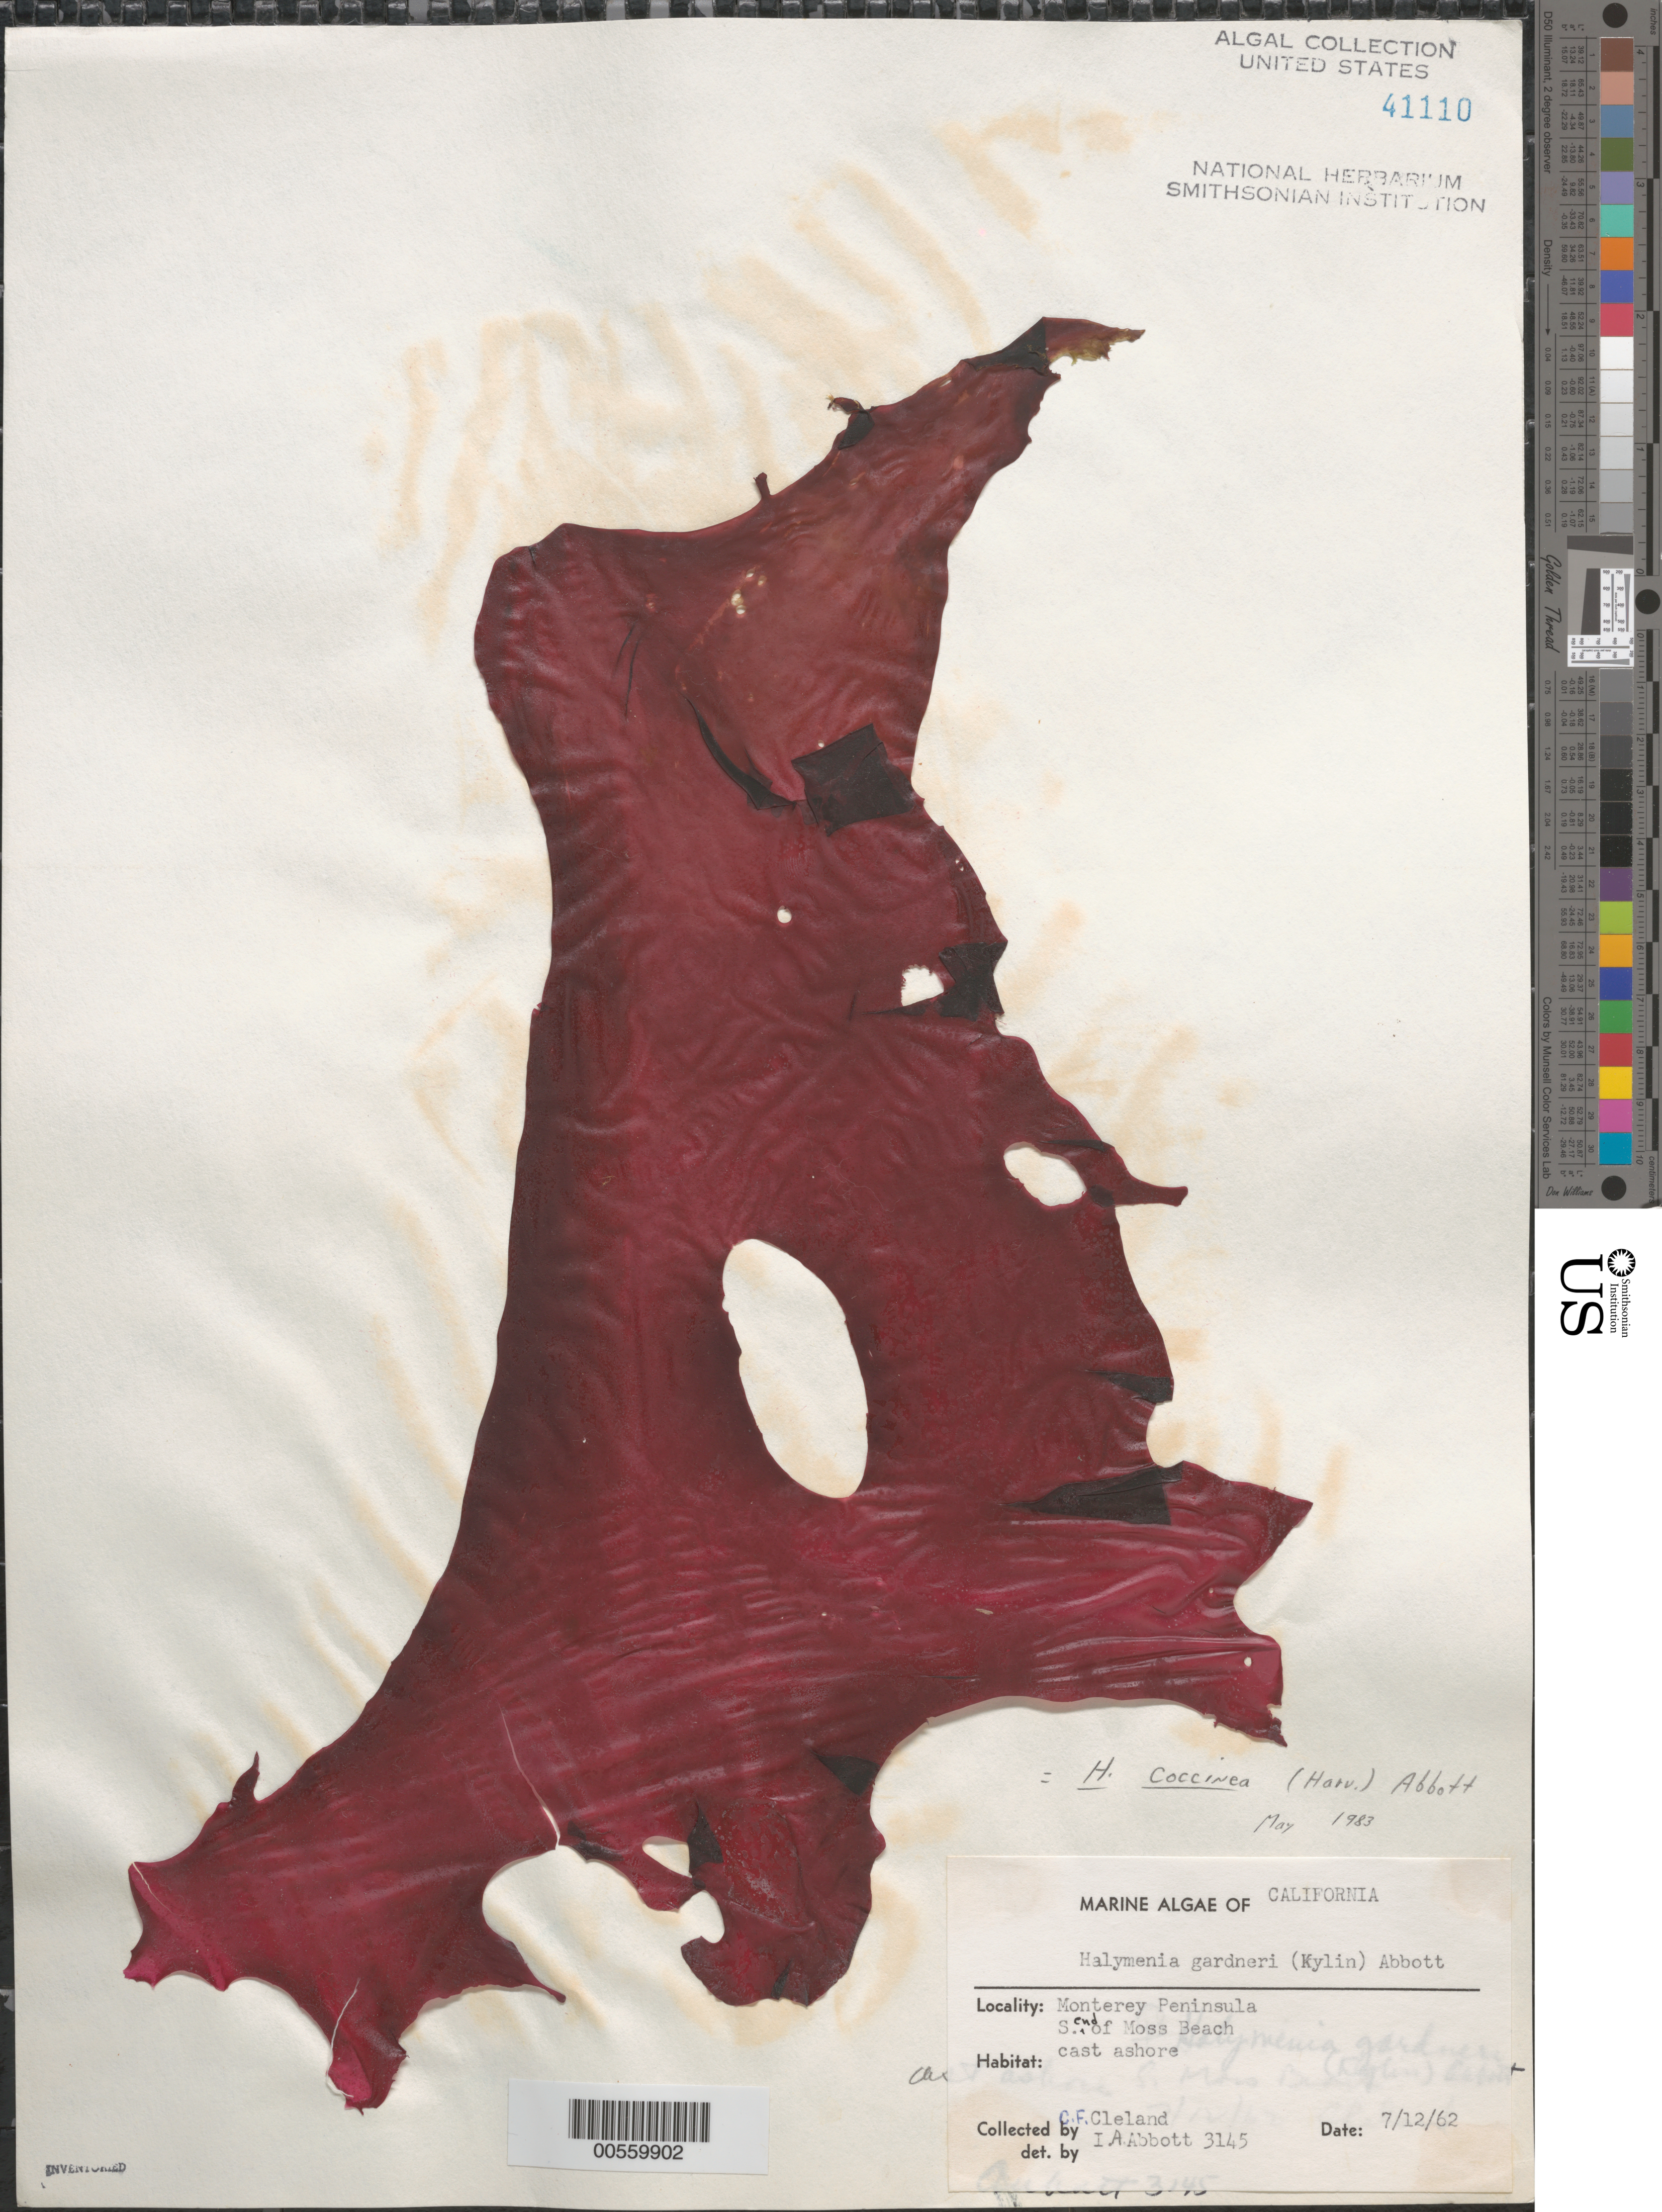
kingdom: Plantae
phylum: Rhodophyta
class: Florideophyceae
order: Gigartinales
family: Dumontiaceae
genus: Weeksia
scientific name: Weeksia coccinea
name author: (Harv.) S.C. Lindstrom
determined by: Algae name updating Project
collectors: C. Cleland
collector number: IAA 3145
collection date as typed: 12 Jul 1962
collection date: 1962-07-12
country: United States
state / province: California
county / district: Monterey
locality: Moss Beach, Monterey Peninsula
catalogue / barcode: US 41110